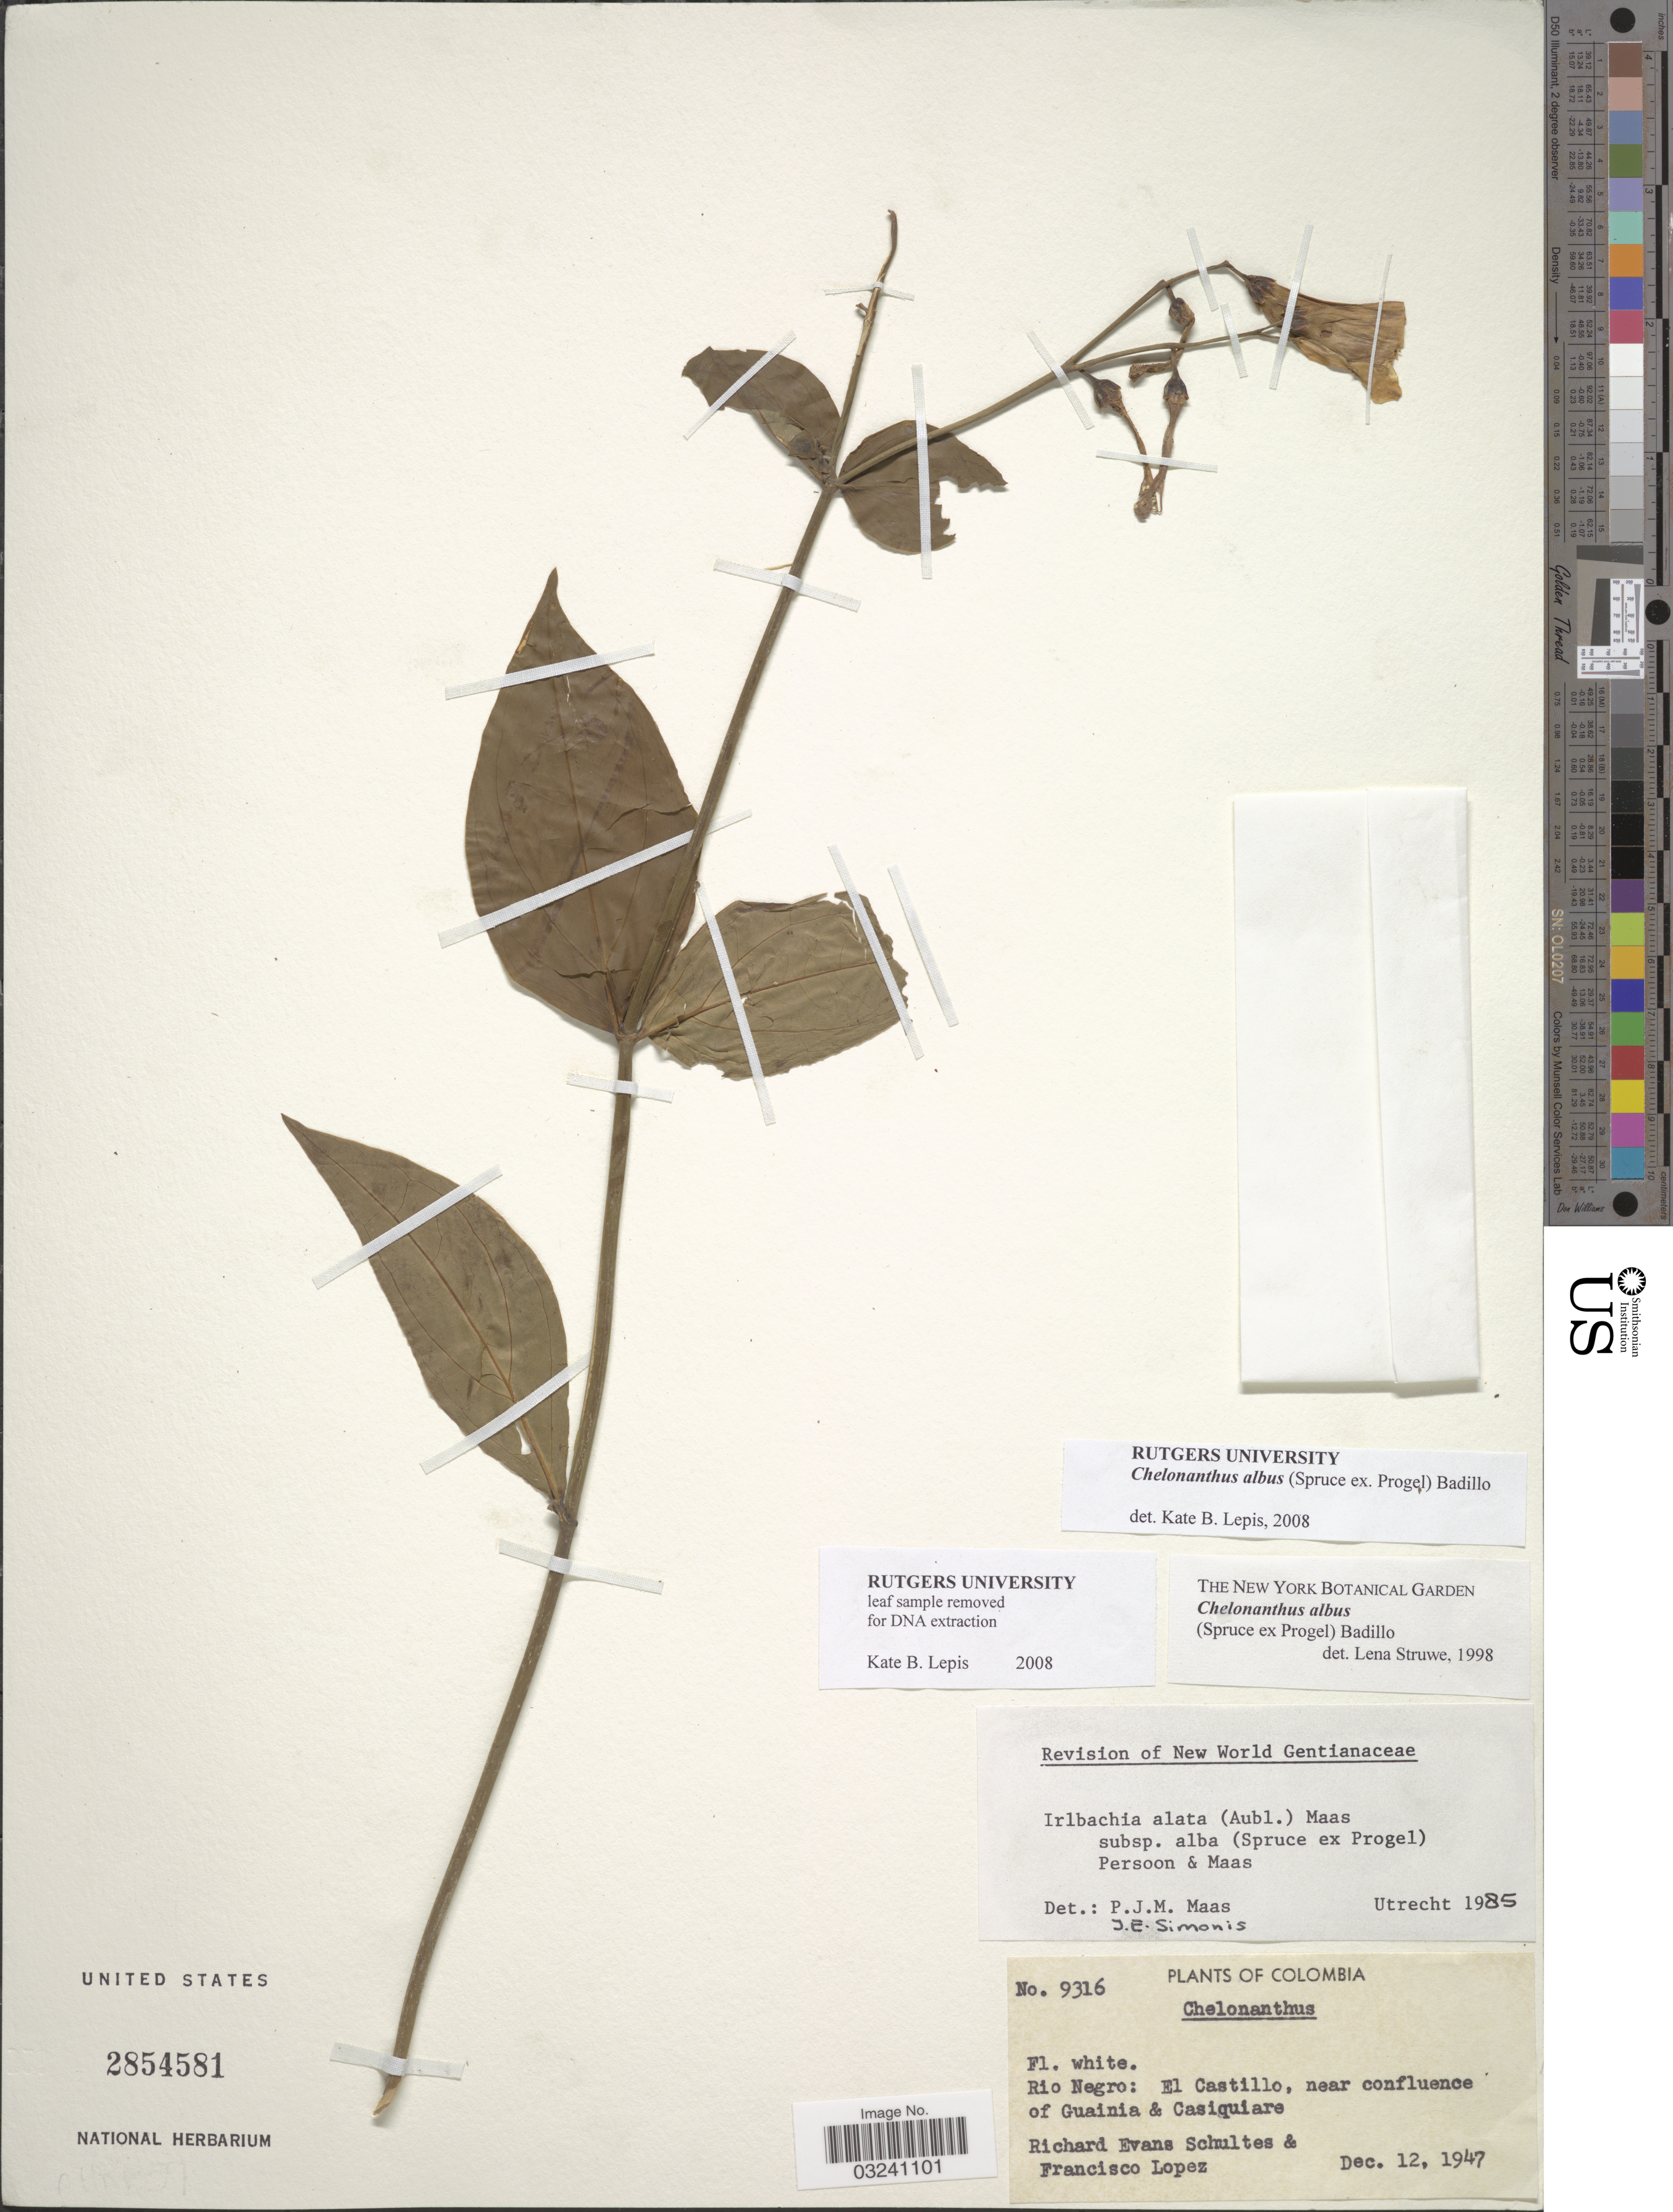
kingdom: Plantae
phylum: Tracheophyta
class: Magnoliopsida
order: Gentianales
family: Gentianaceae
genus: Chelonanthus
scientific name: Chelonanthus albus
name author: (Spruce ex Progel) V.M. Badillo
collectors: R. E. Schultes & F. Lopéz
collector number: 9316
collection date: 1947-12-12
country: Colombia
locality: Rio Negro: El Castillo, near confluence of Guainia & Casiquiare.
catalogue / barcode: US 2854581